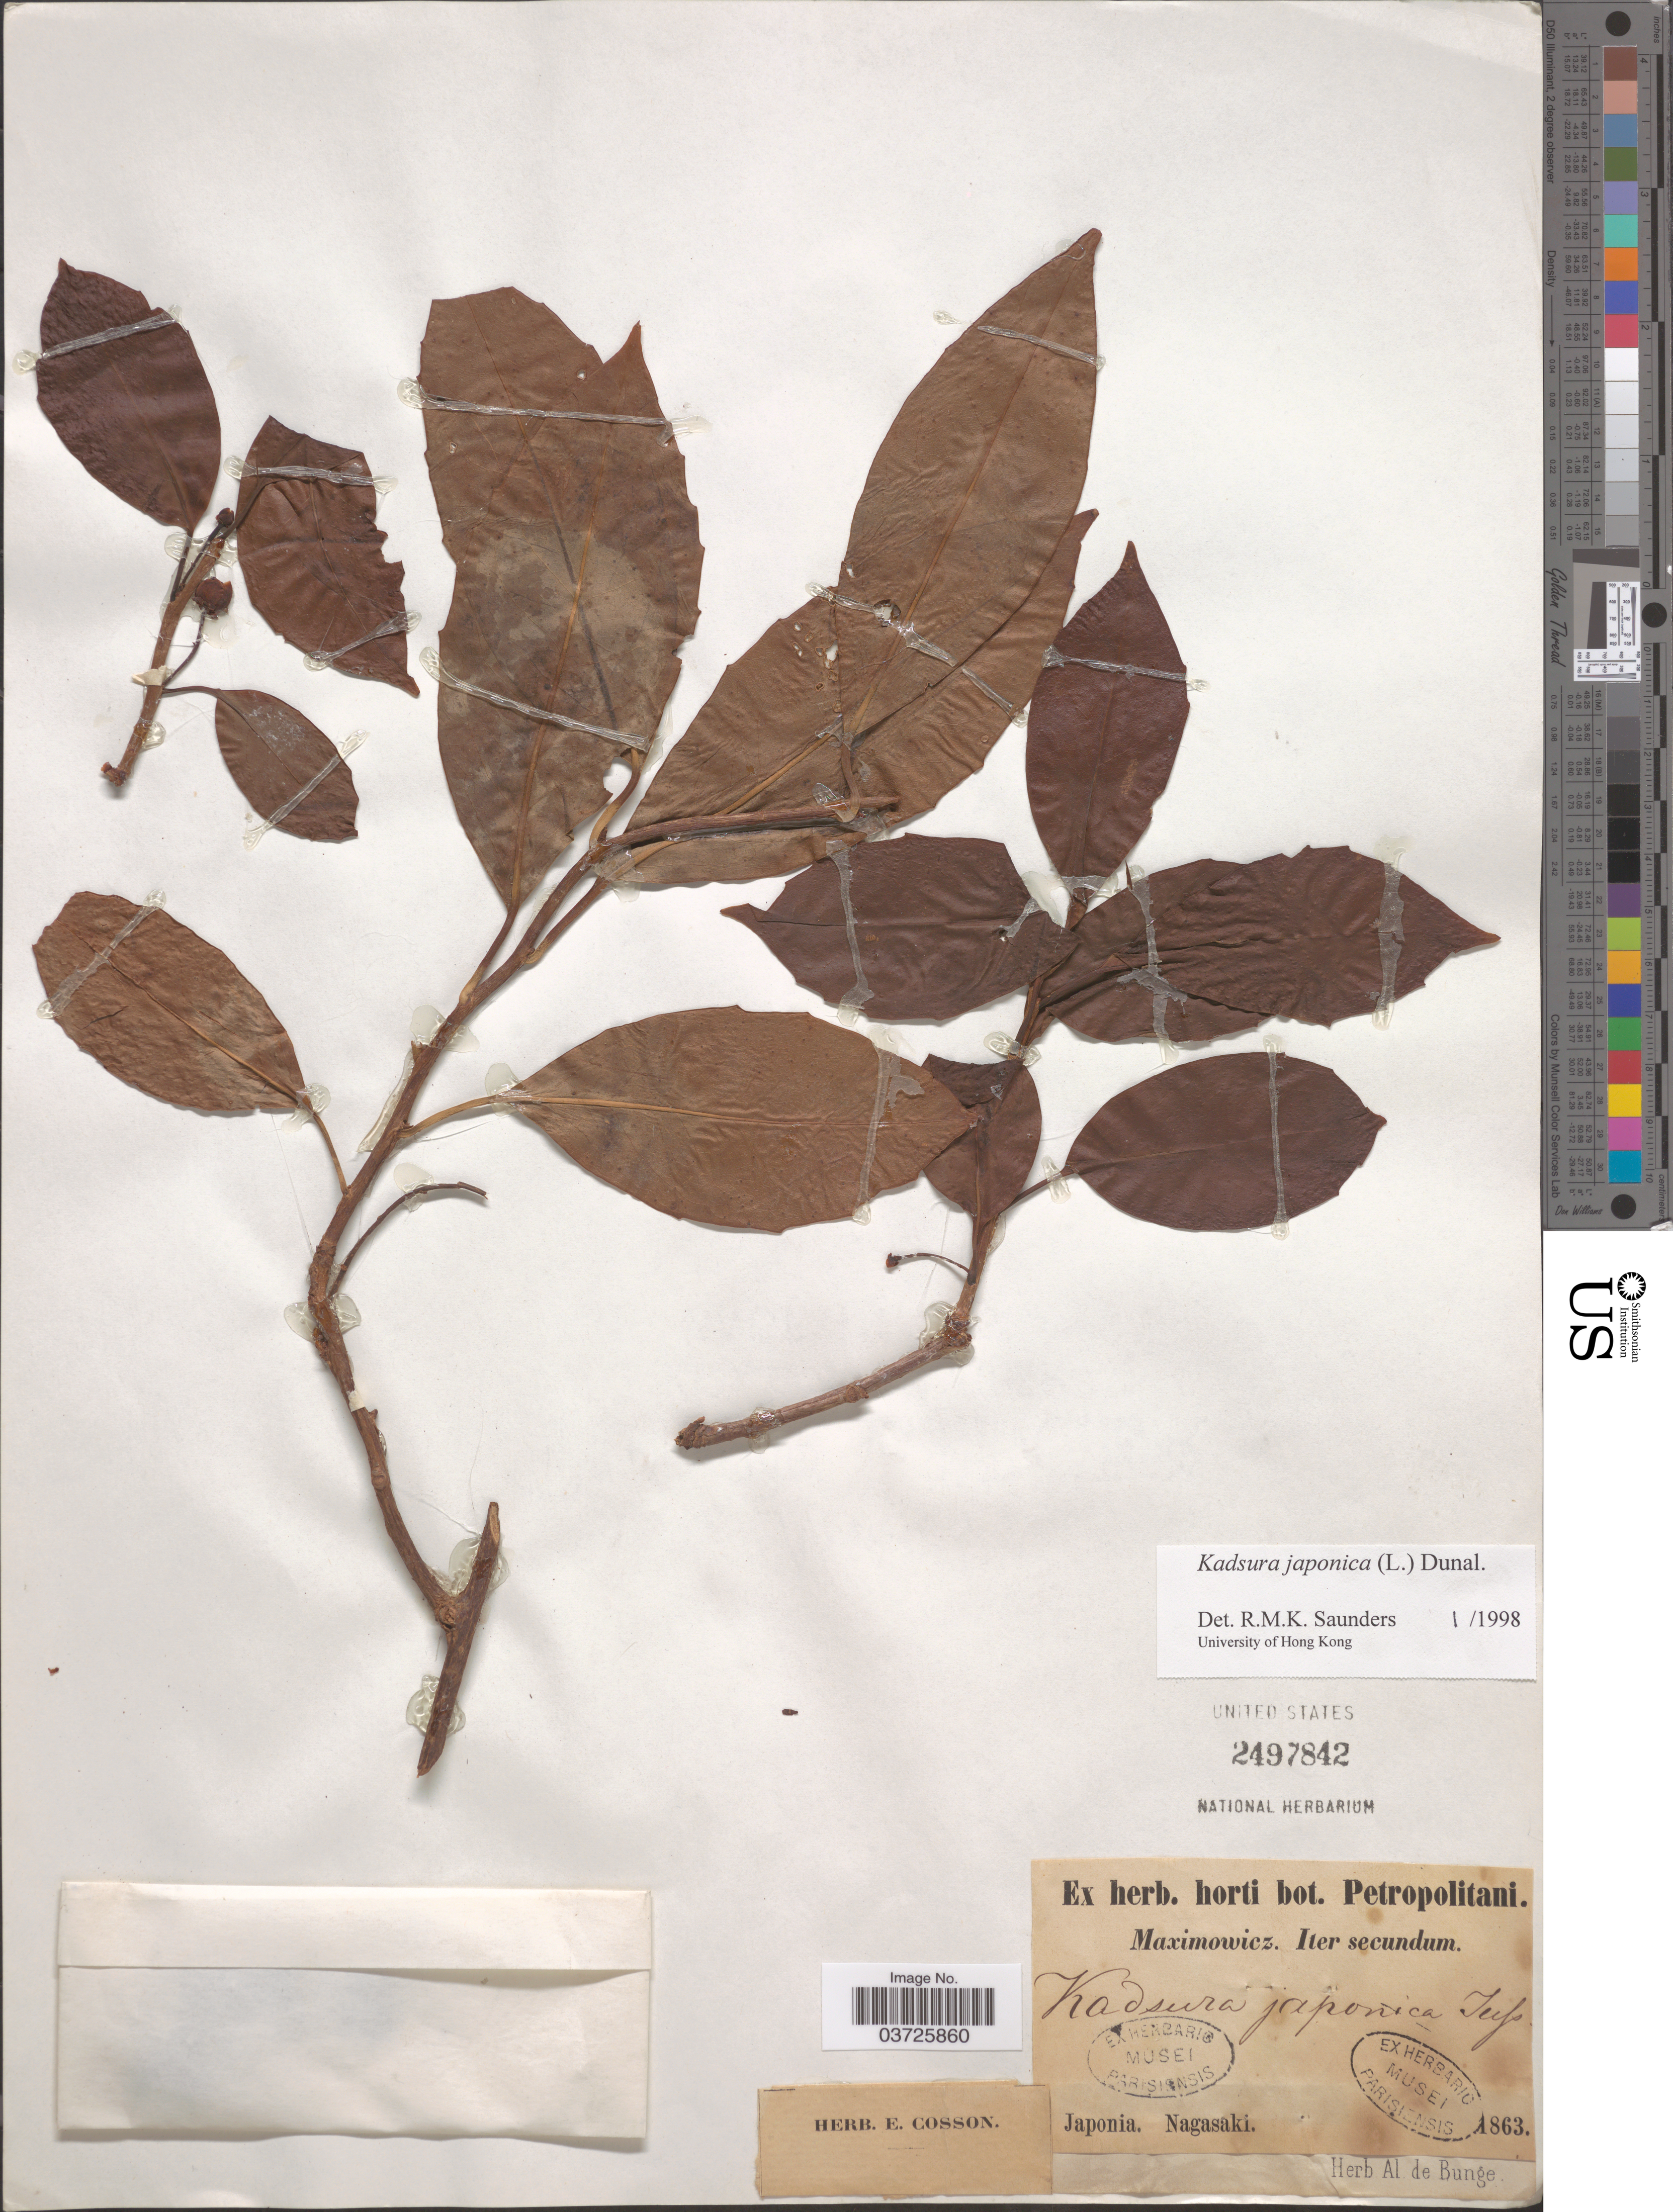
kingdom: Plantae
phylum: Tracheophyta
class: Magnoliopsida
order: Austrobaileyales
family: Schisandraceae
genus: Kadsura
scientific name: Kadsura japonica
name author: (L.) Dunal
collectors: Maximowicz, --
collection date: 1863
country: Japan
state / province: Nagasaki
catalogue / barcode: US 2497842